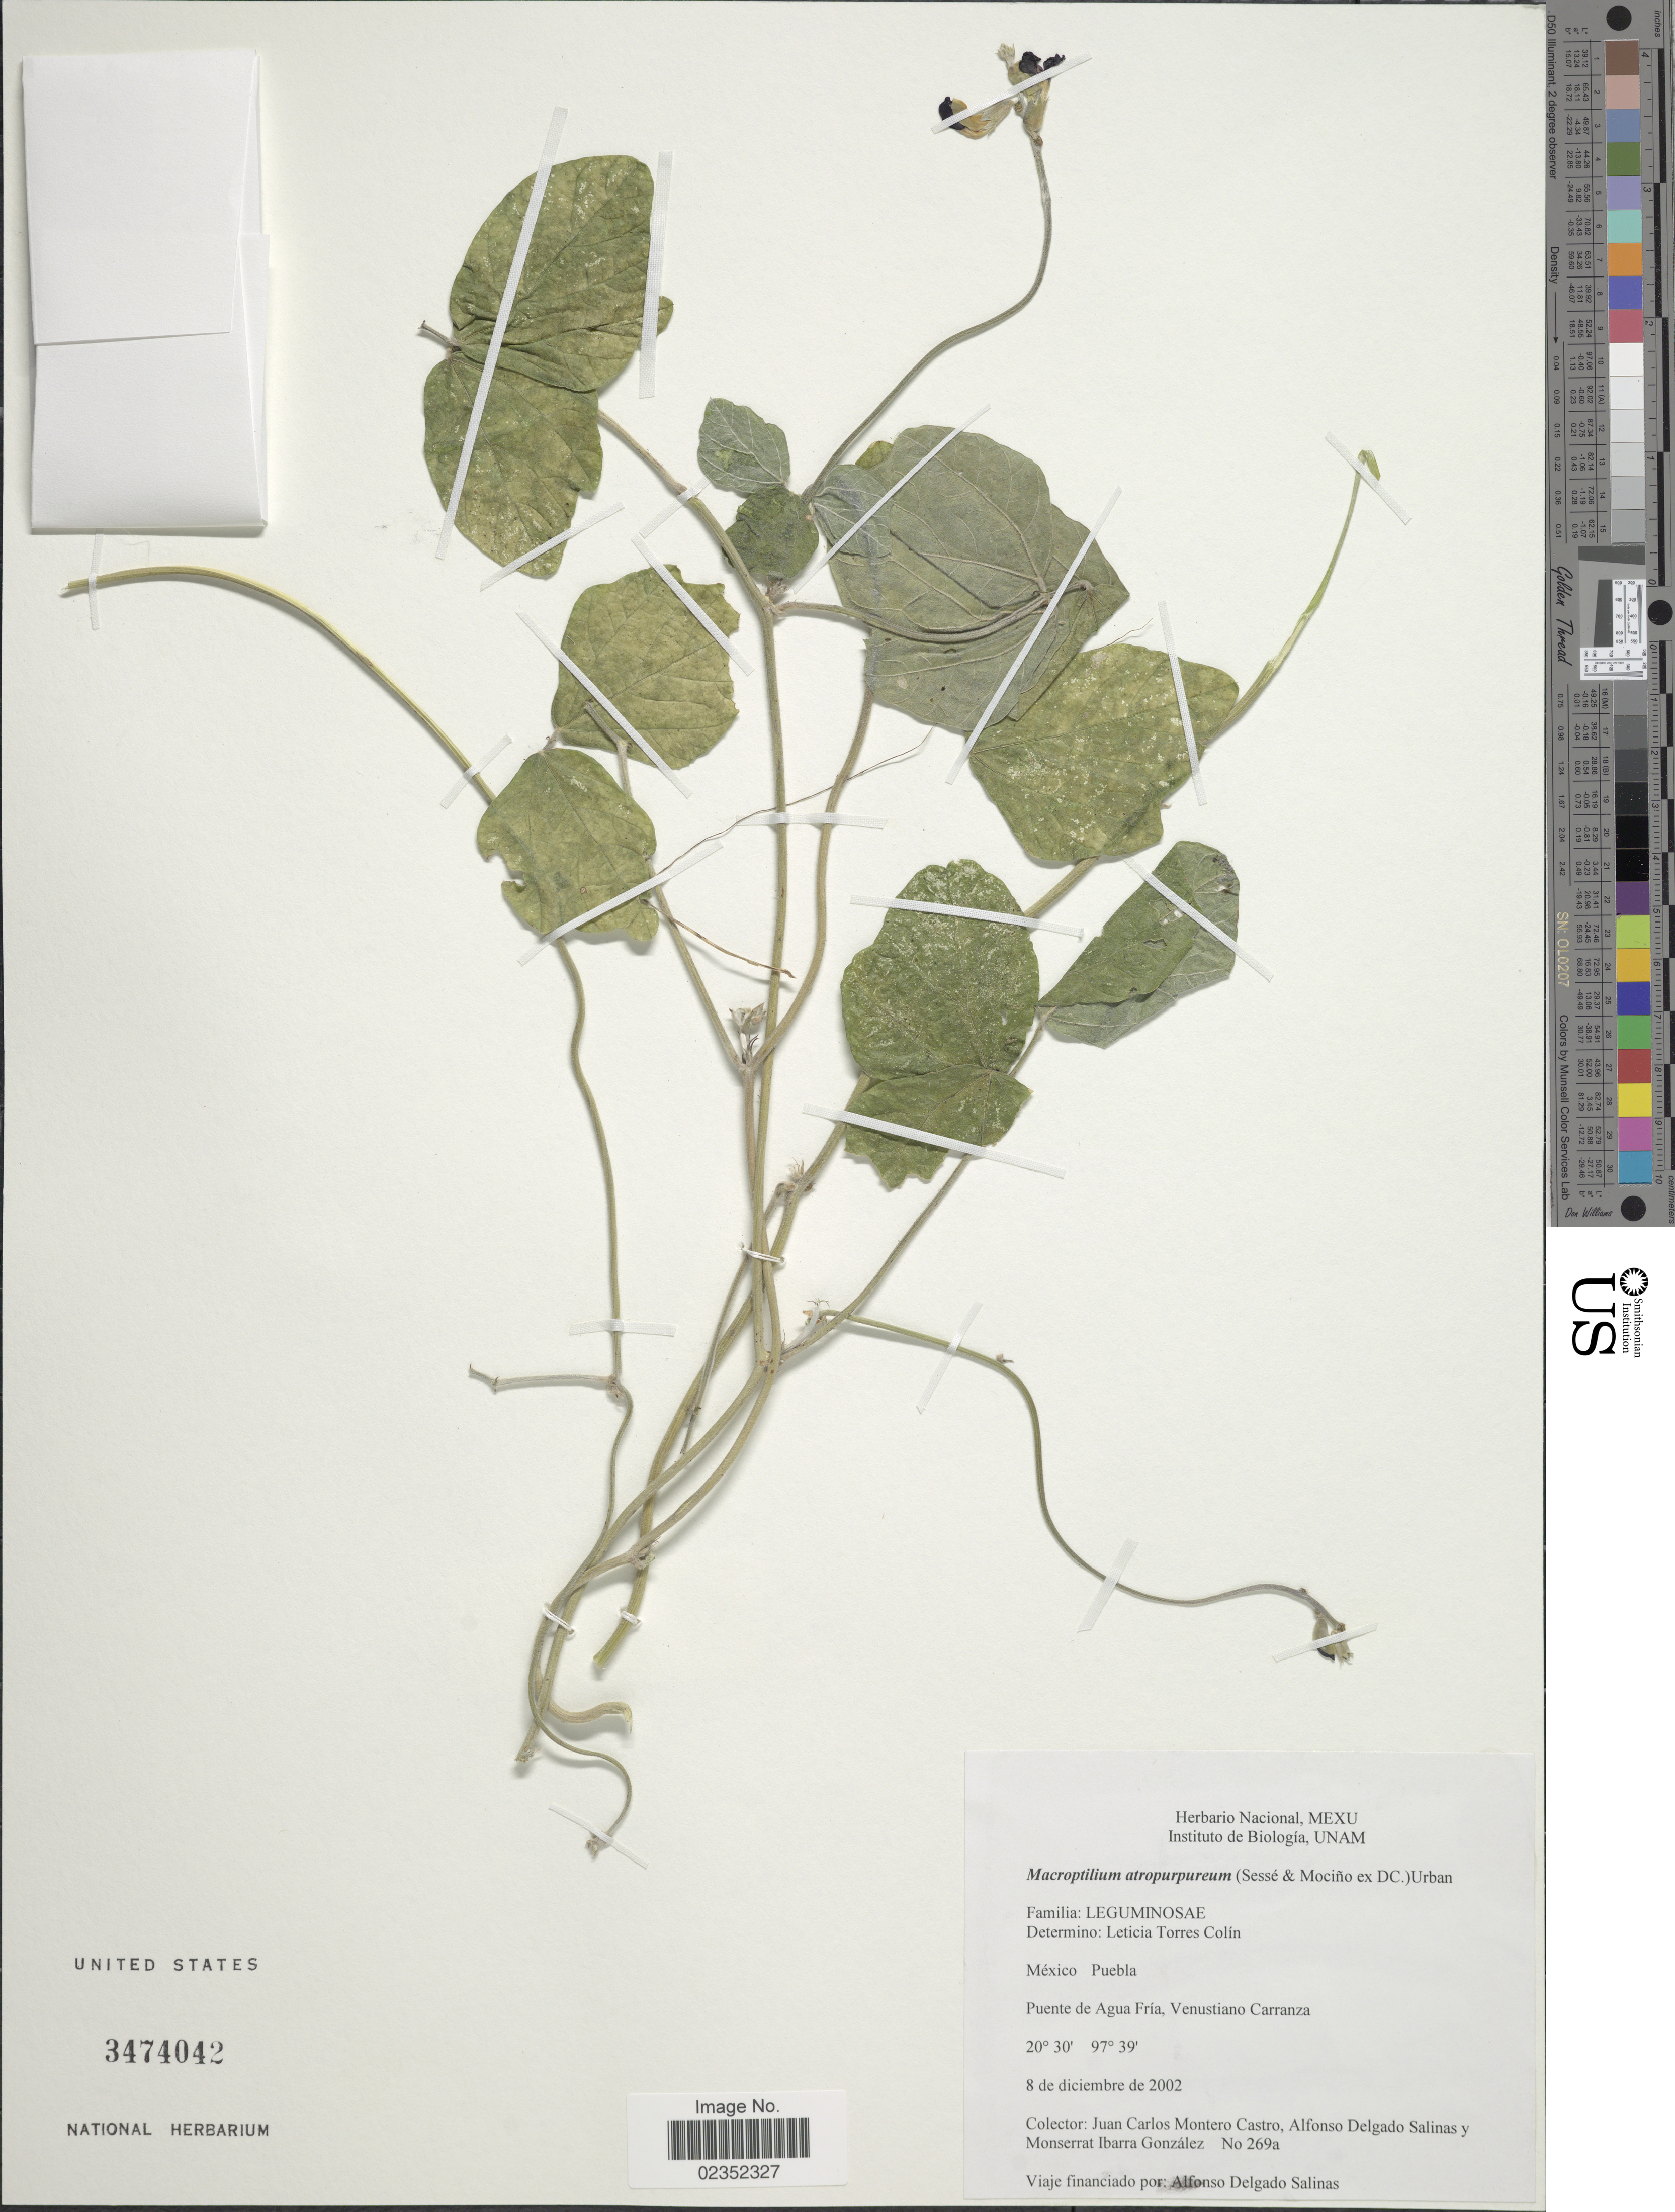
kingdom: Plantae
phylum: Tracheophyta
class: Magnoliopsida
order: Fabales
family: Fabaceae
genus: Macroptilium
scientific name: Macroptilium atropurpureum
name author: (DC.) Urb.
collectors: J. Montero-Castro, A. Delgado S. & M. González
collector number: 269a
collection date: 2002-12-08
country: Mexico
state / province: Puebla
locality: Puente de Agua Fría, Venustiano Carranza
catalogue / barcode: US 3474042